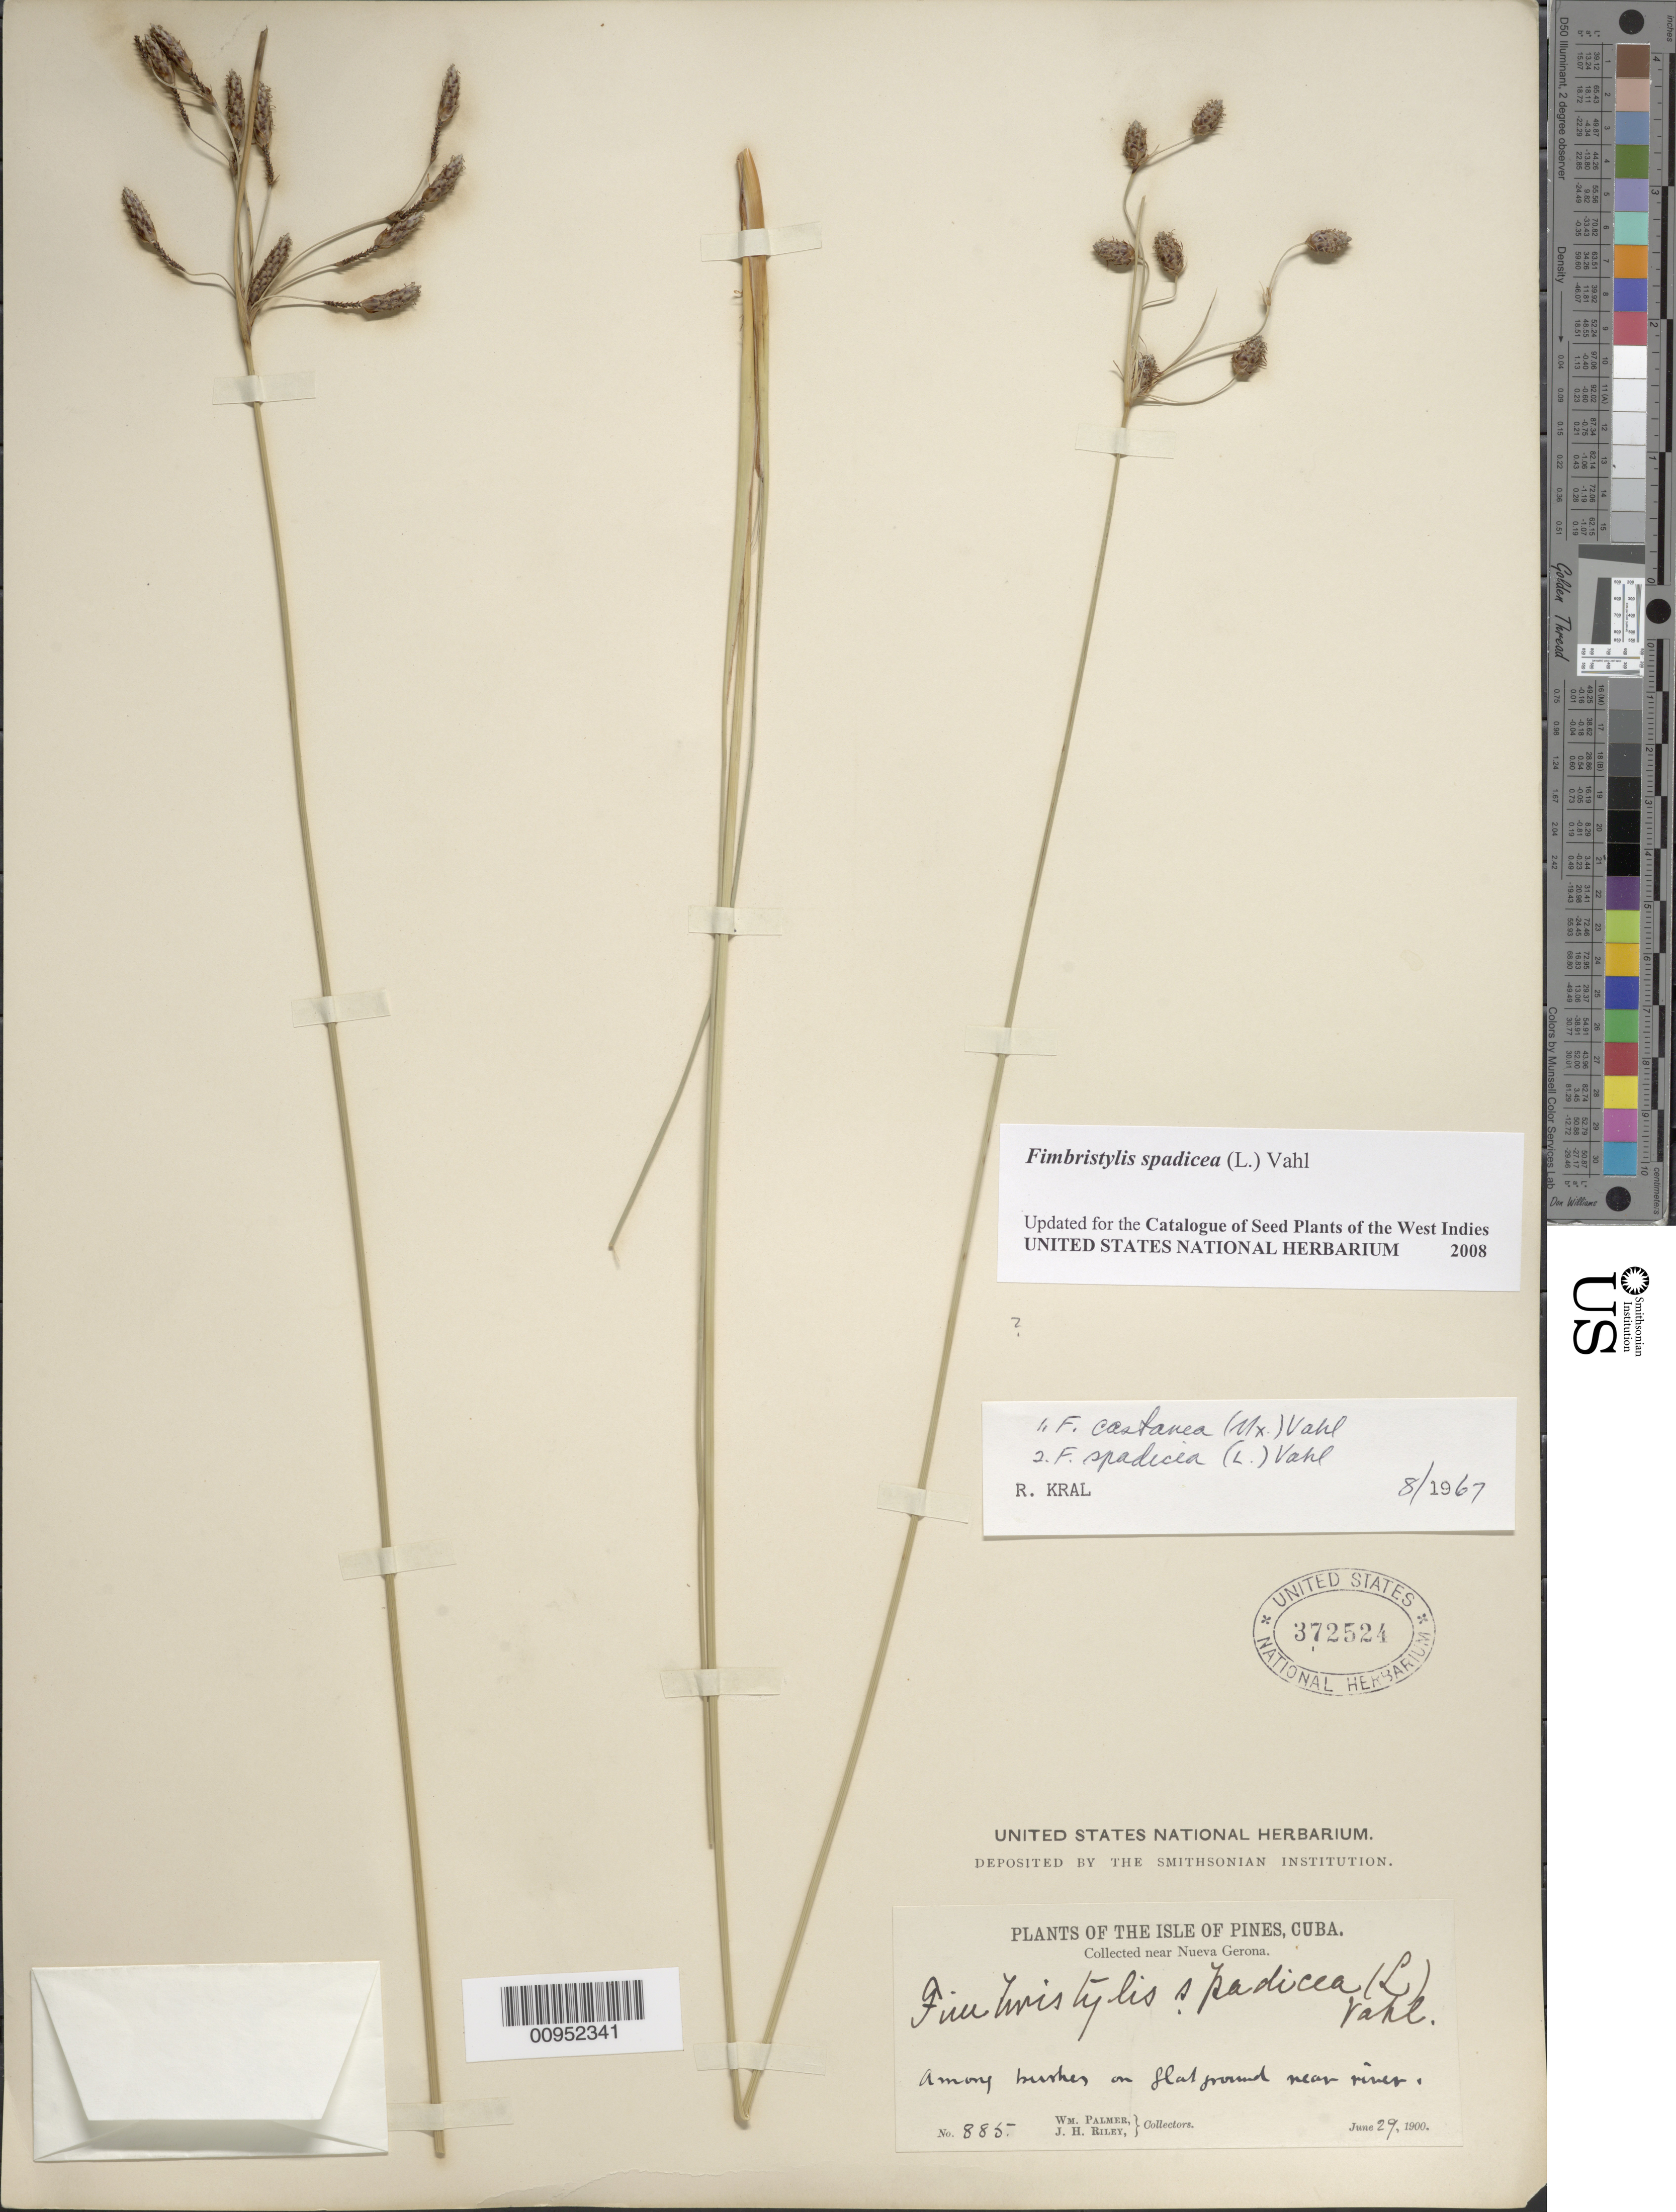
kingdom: Plantae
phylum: Tracheophyta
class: Liliopsida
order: Poales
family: Cyperaceae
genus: Fimbristylis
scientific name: Fimbristylis spadicea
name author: (L.) Vahl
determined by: Strong, M. T., (US), Smithsonian Institution - National Museum of Natural History (UNITED STATES)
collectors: W. Palmer & J. H. Riley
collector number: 885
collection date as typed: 29 Jun 1900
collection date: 1900-06-29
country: Cuba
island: Isla de la Juventud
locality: River near Nueva Gerona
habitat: Among bushes on flat ground near river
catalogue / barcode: US 372524